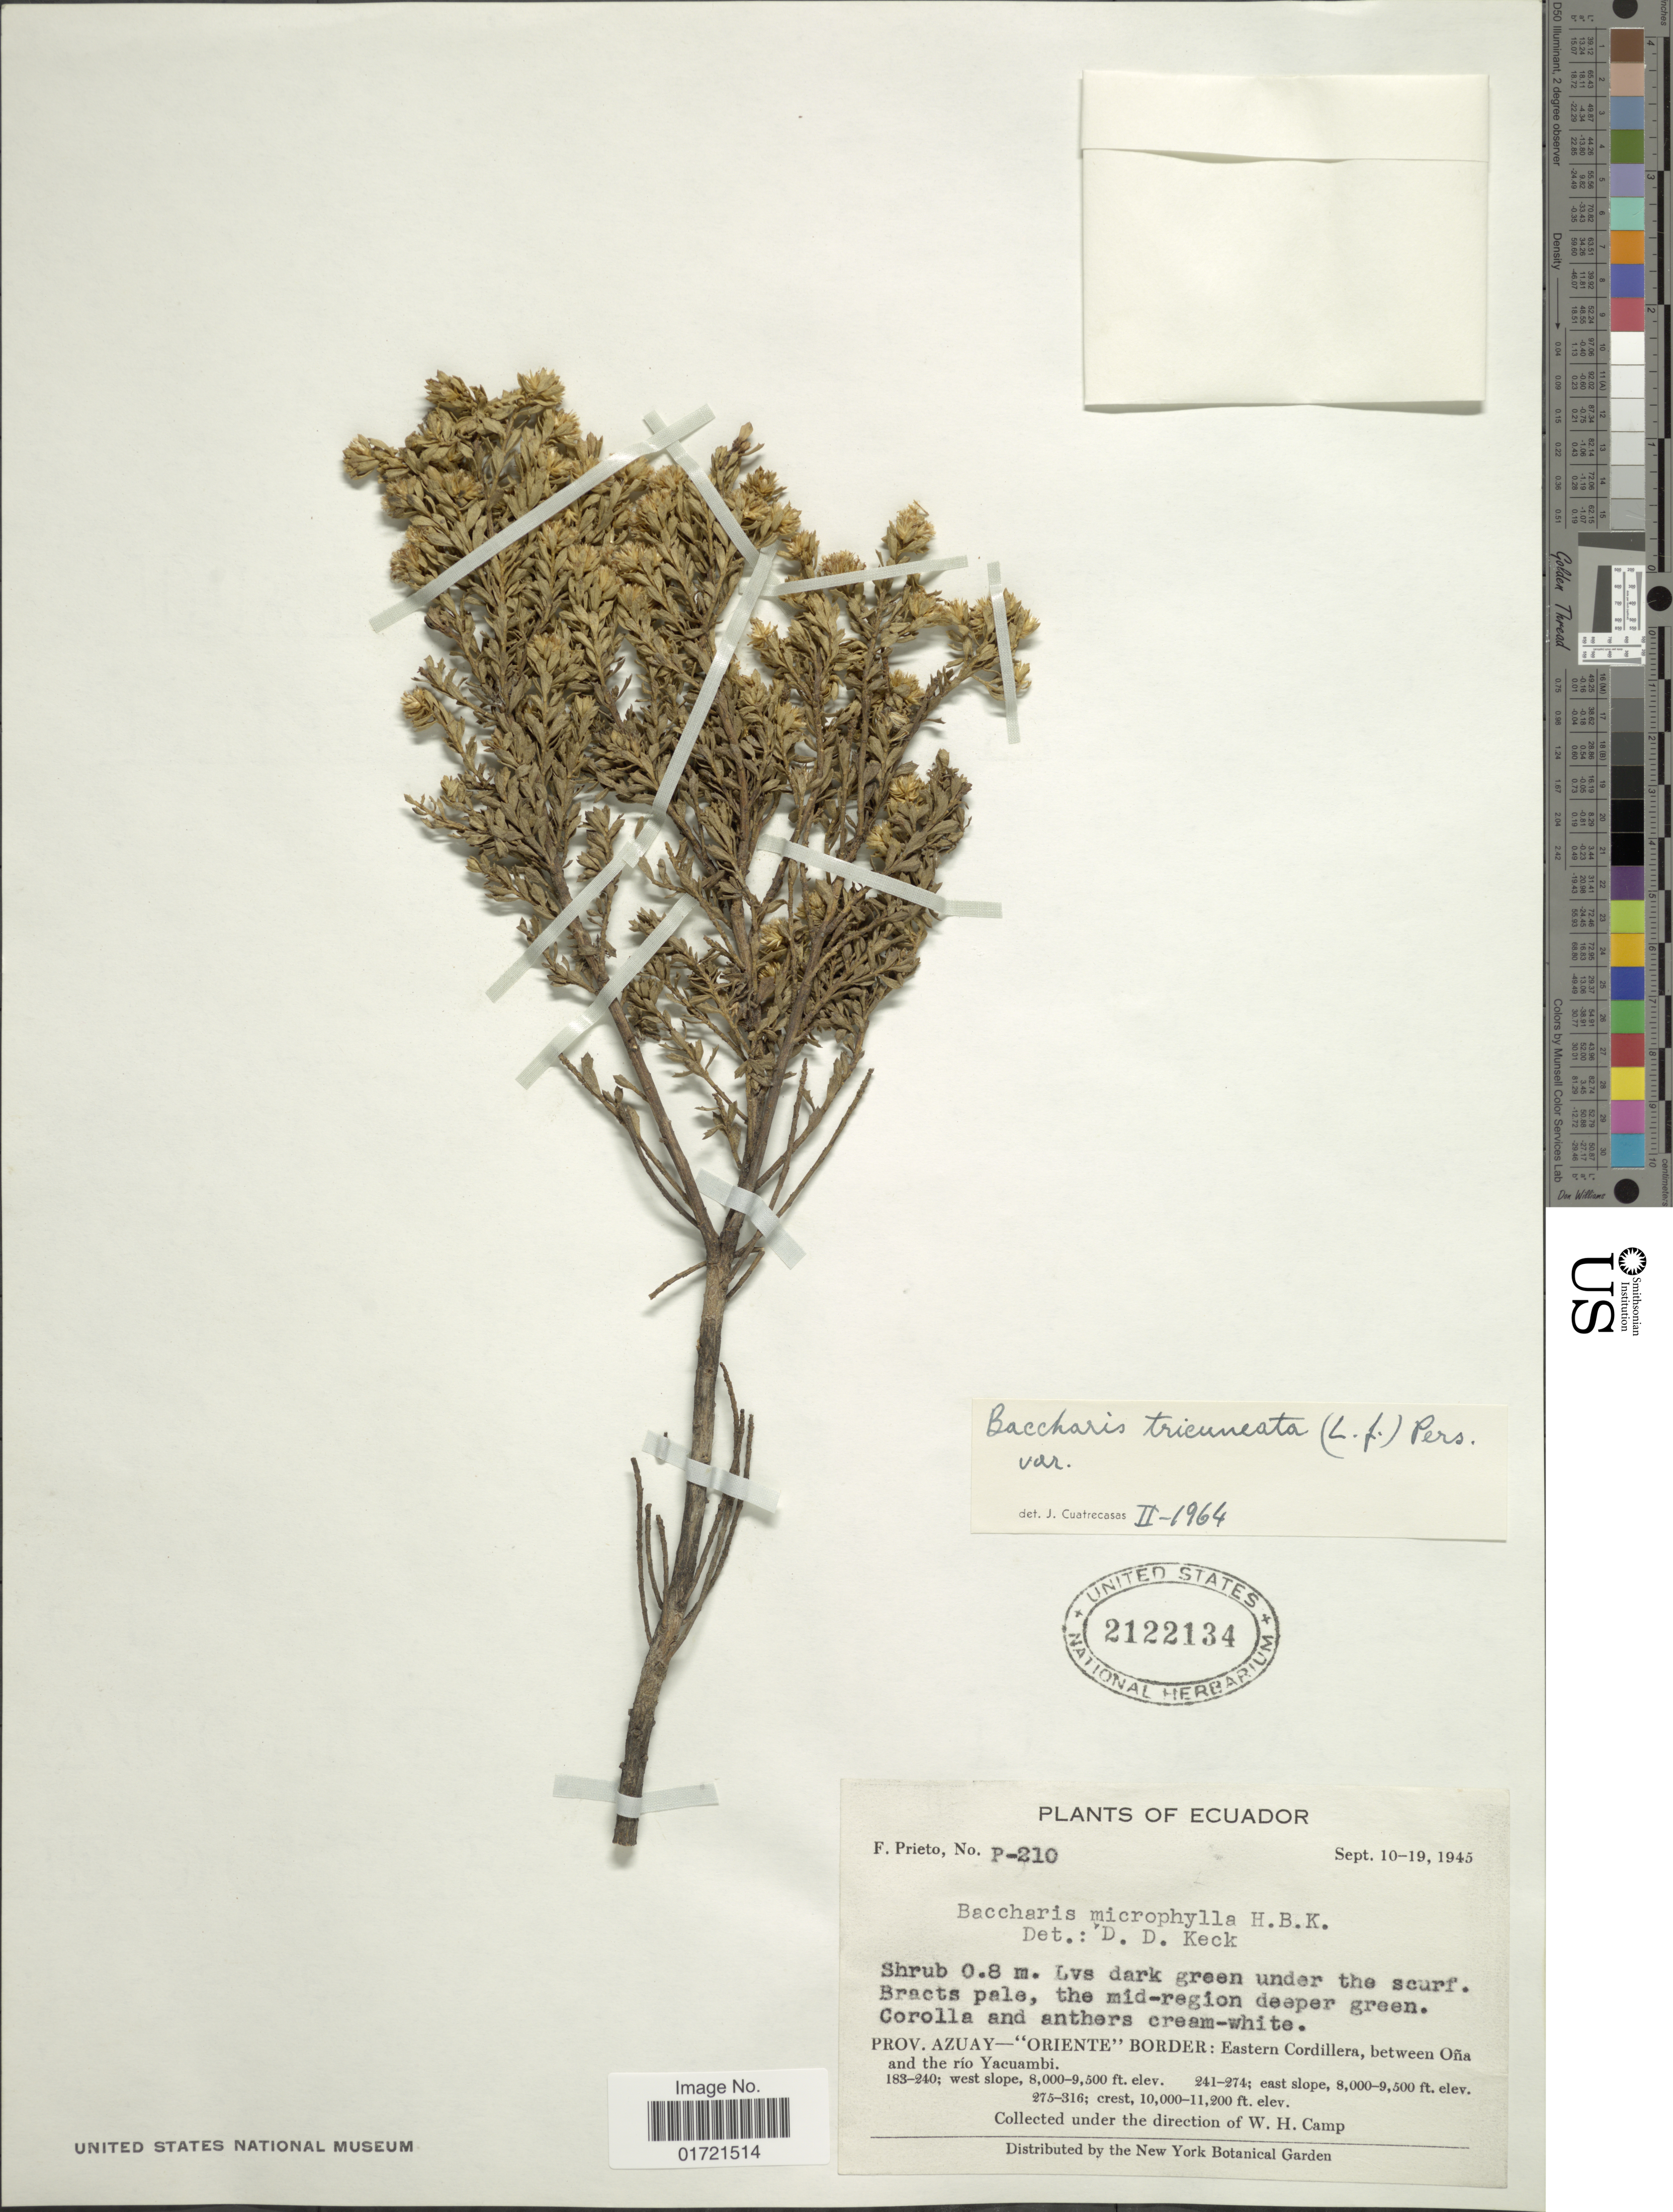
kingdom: Plantae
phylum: Tracheophyta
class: Magnoliopsida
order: Asterales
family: Asteraceae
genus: Baccharis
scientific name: Baccharis tricuneata var. variifolia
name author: (Hieron.) Cuatrec.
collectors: F. Prieto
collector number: P210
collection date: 1945-09-10/1945-09-19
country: Ecuador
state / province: Azuay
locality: Oriente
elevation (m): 2438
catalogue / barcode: US 2122134